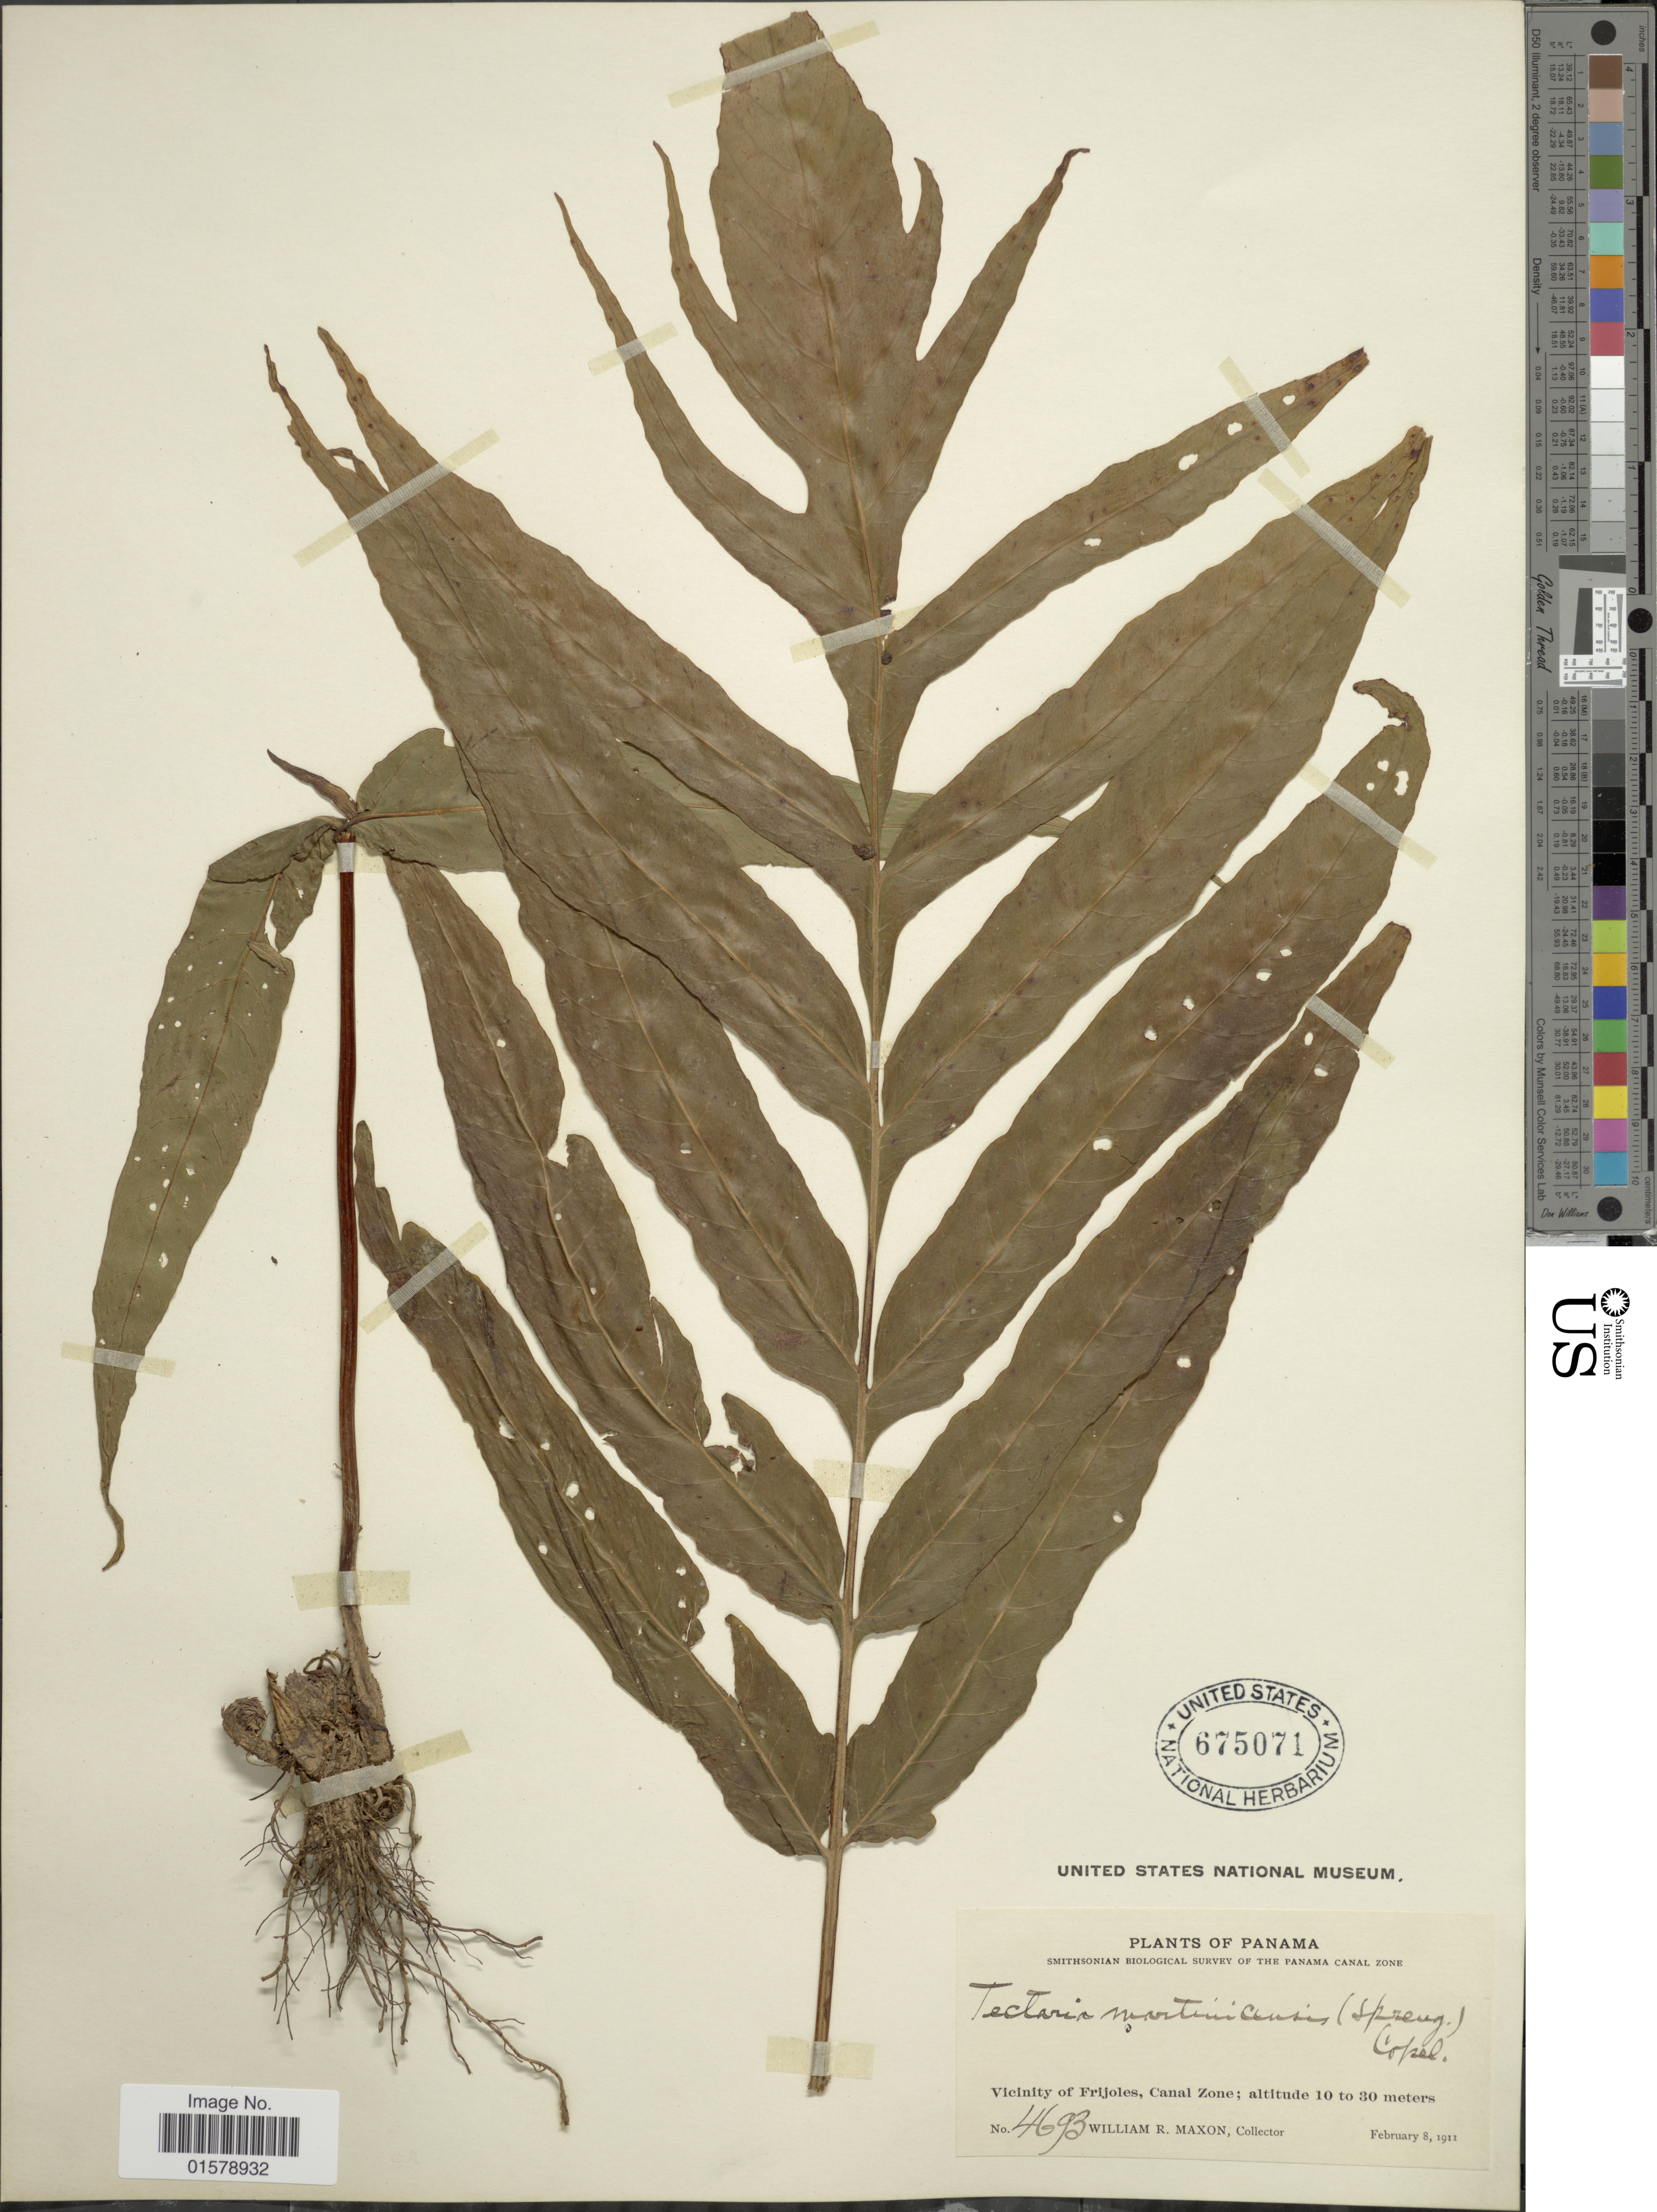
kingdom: Plantae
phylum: Tracheophyta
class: Polypodiopsida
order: Polypodiales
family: Tectariaceae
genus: Tectaria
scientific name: Tectaria vivipara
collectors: W. R. Maxon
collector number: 4693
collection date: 1911-02-08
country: Panama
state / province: Colón / Panamá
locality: Vicinity of Frijoles, Canal Zone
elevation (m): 10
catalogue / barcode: US 675071